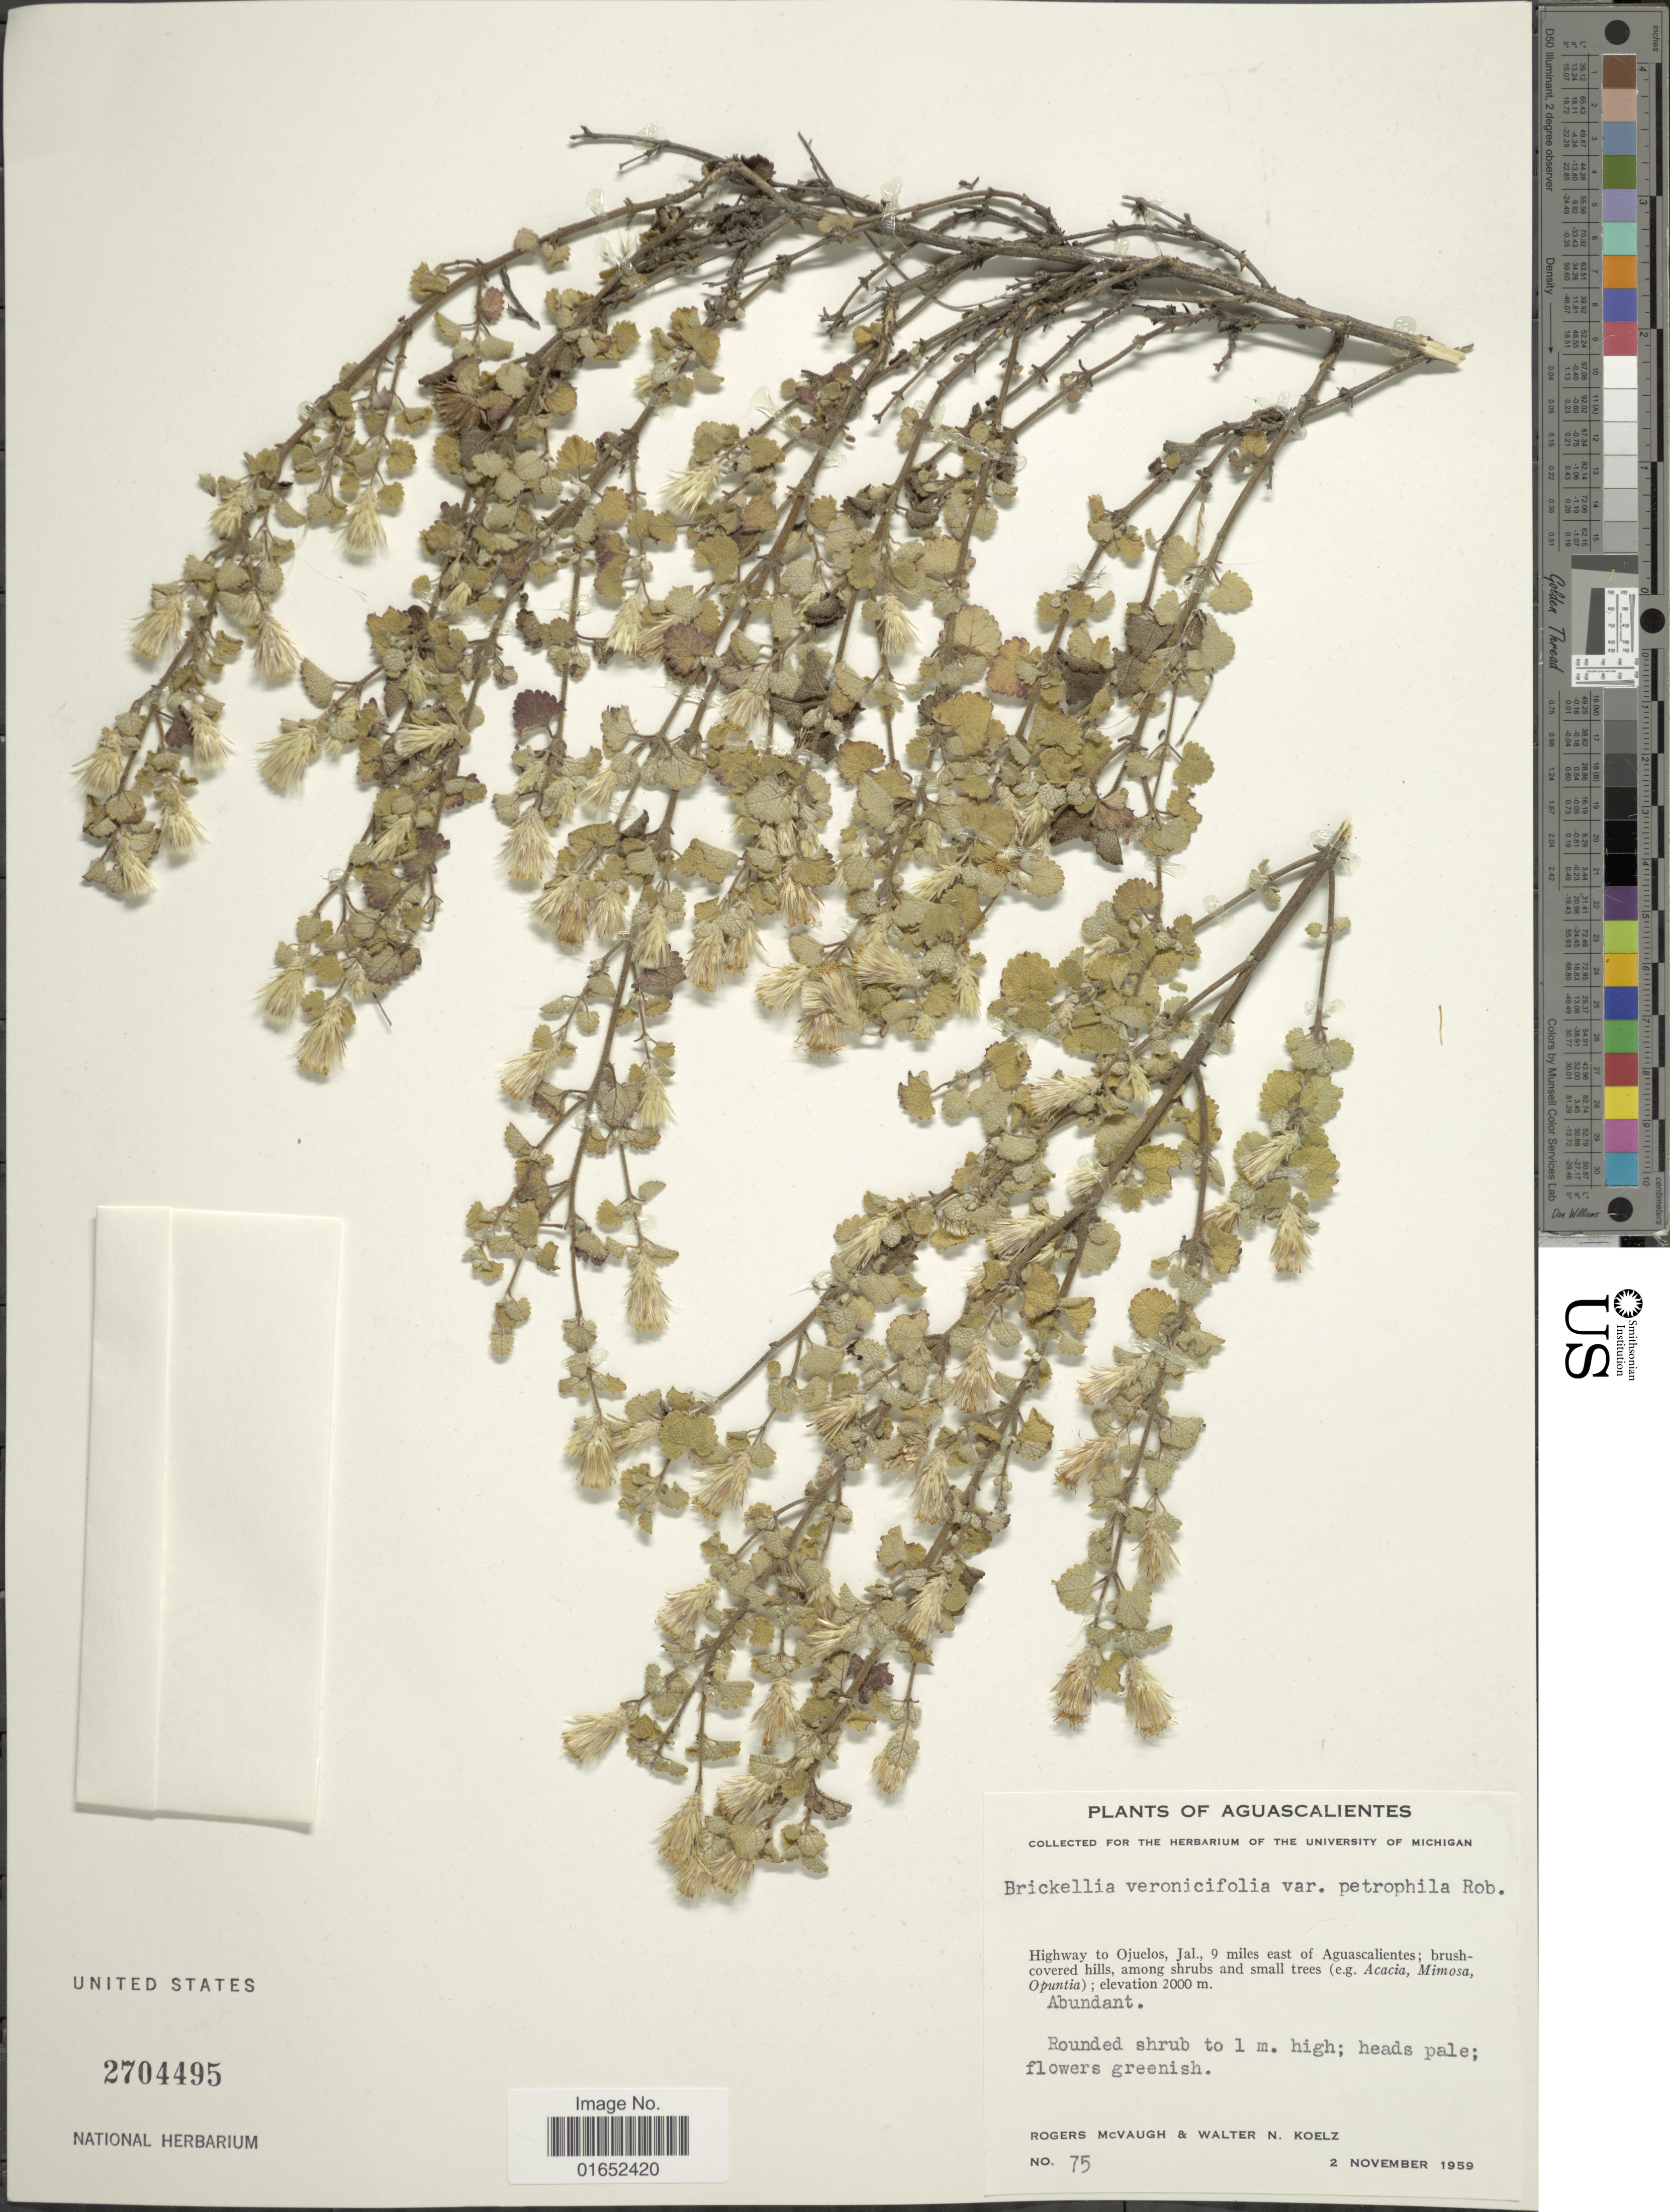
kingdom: Plantae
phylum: Tracheophyta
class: Magnoliopsida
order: Asterales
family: Asteraceae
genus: Brickellia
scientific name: Brickellia veronicaefolia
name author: (Kunth) A. Gray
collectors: R. McVaugh & W. N. Koelz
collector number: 75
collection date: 1959-11-02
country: Mexico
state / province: Aguascalientes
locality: Highway to Ojuelos, Jal., 9 miles east of Aguascalientes; brussh-covered hills, among shrubs and small trees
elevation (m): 2000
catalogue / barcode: US 2704495